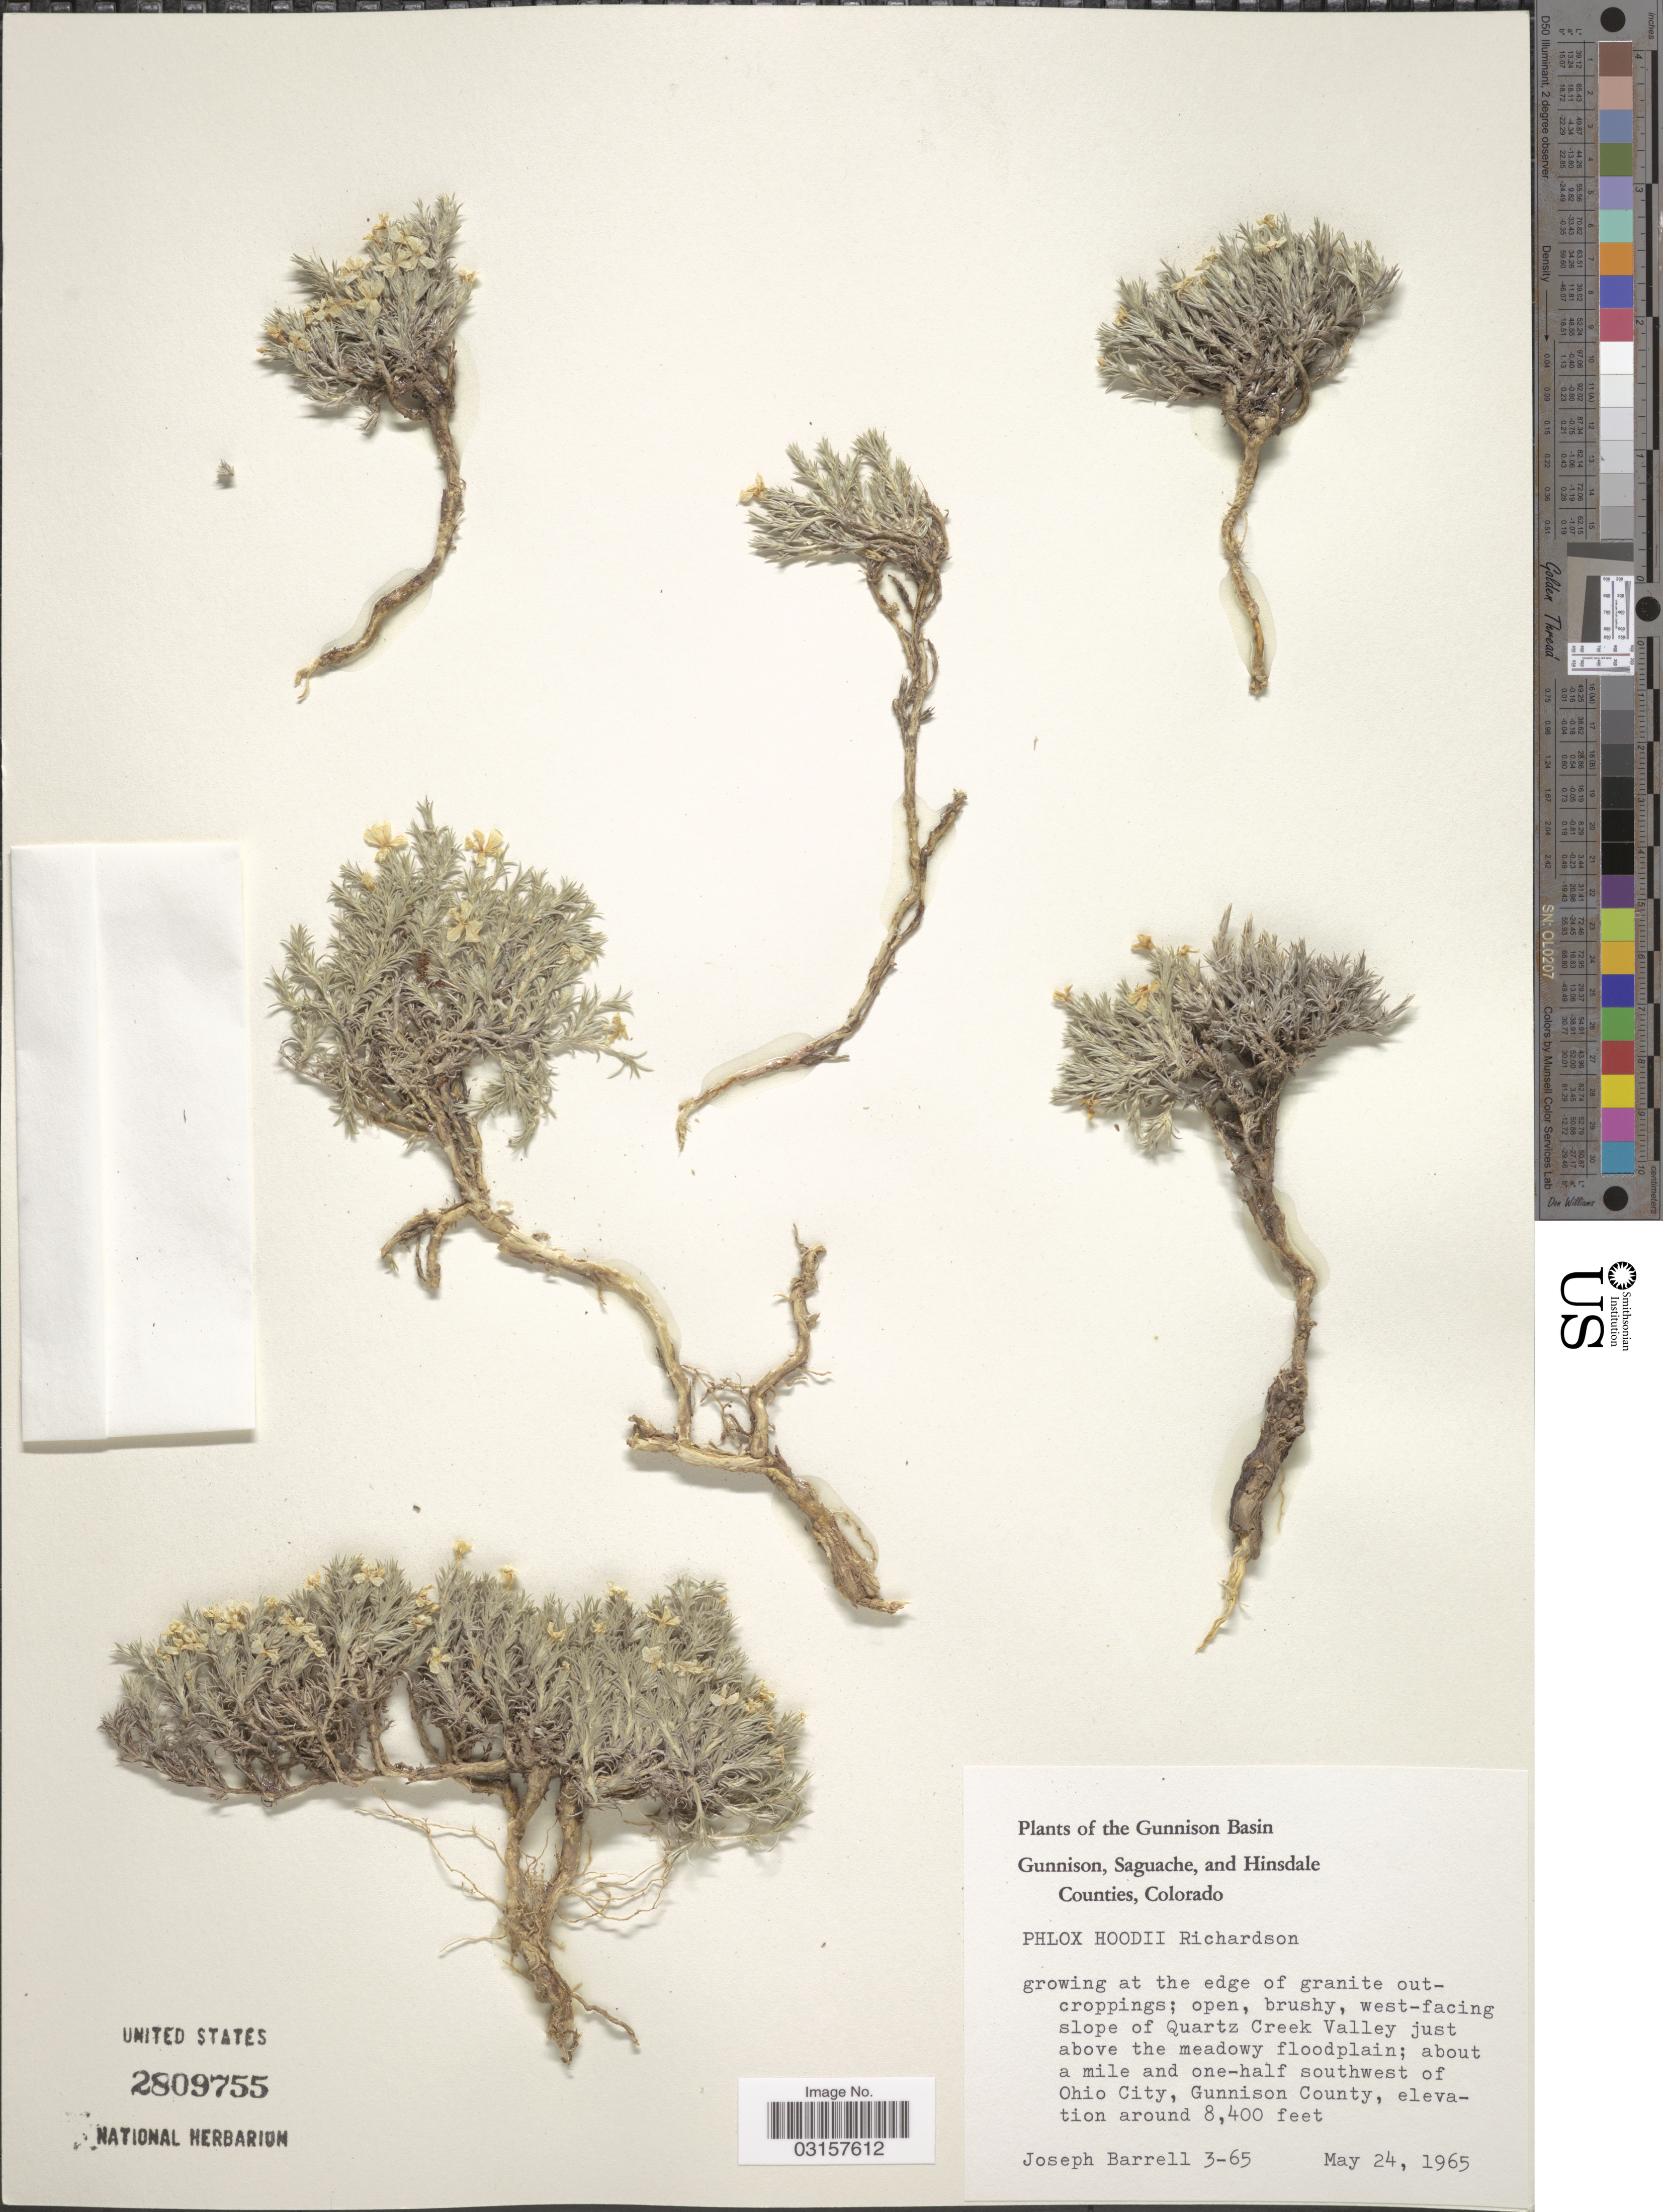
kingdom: Plantae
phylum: Tracheophyta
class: Magnoliopsida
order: Ericales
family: Polemoniaceae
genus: Phlox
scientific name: Phlox hoodii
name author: Richardson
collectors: J. Barrell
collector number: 3-65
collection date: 1965-05-24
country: United States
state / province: Colorado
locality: The Gunnison Basin. Open, brushy, west-facing slope of Quartz Creek Valley just above the meadowy floodplain; about a mile and one-half southwest of Ohio City, Gunnison County.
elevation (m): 2560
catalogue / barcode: US 2809755